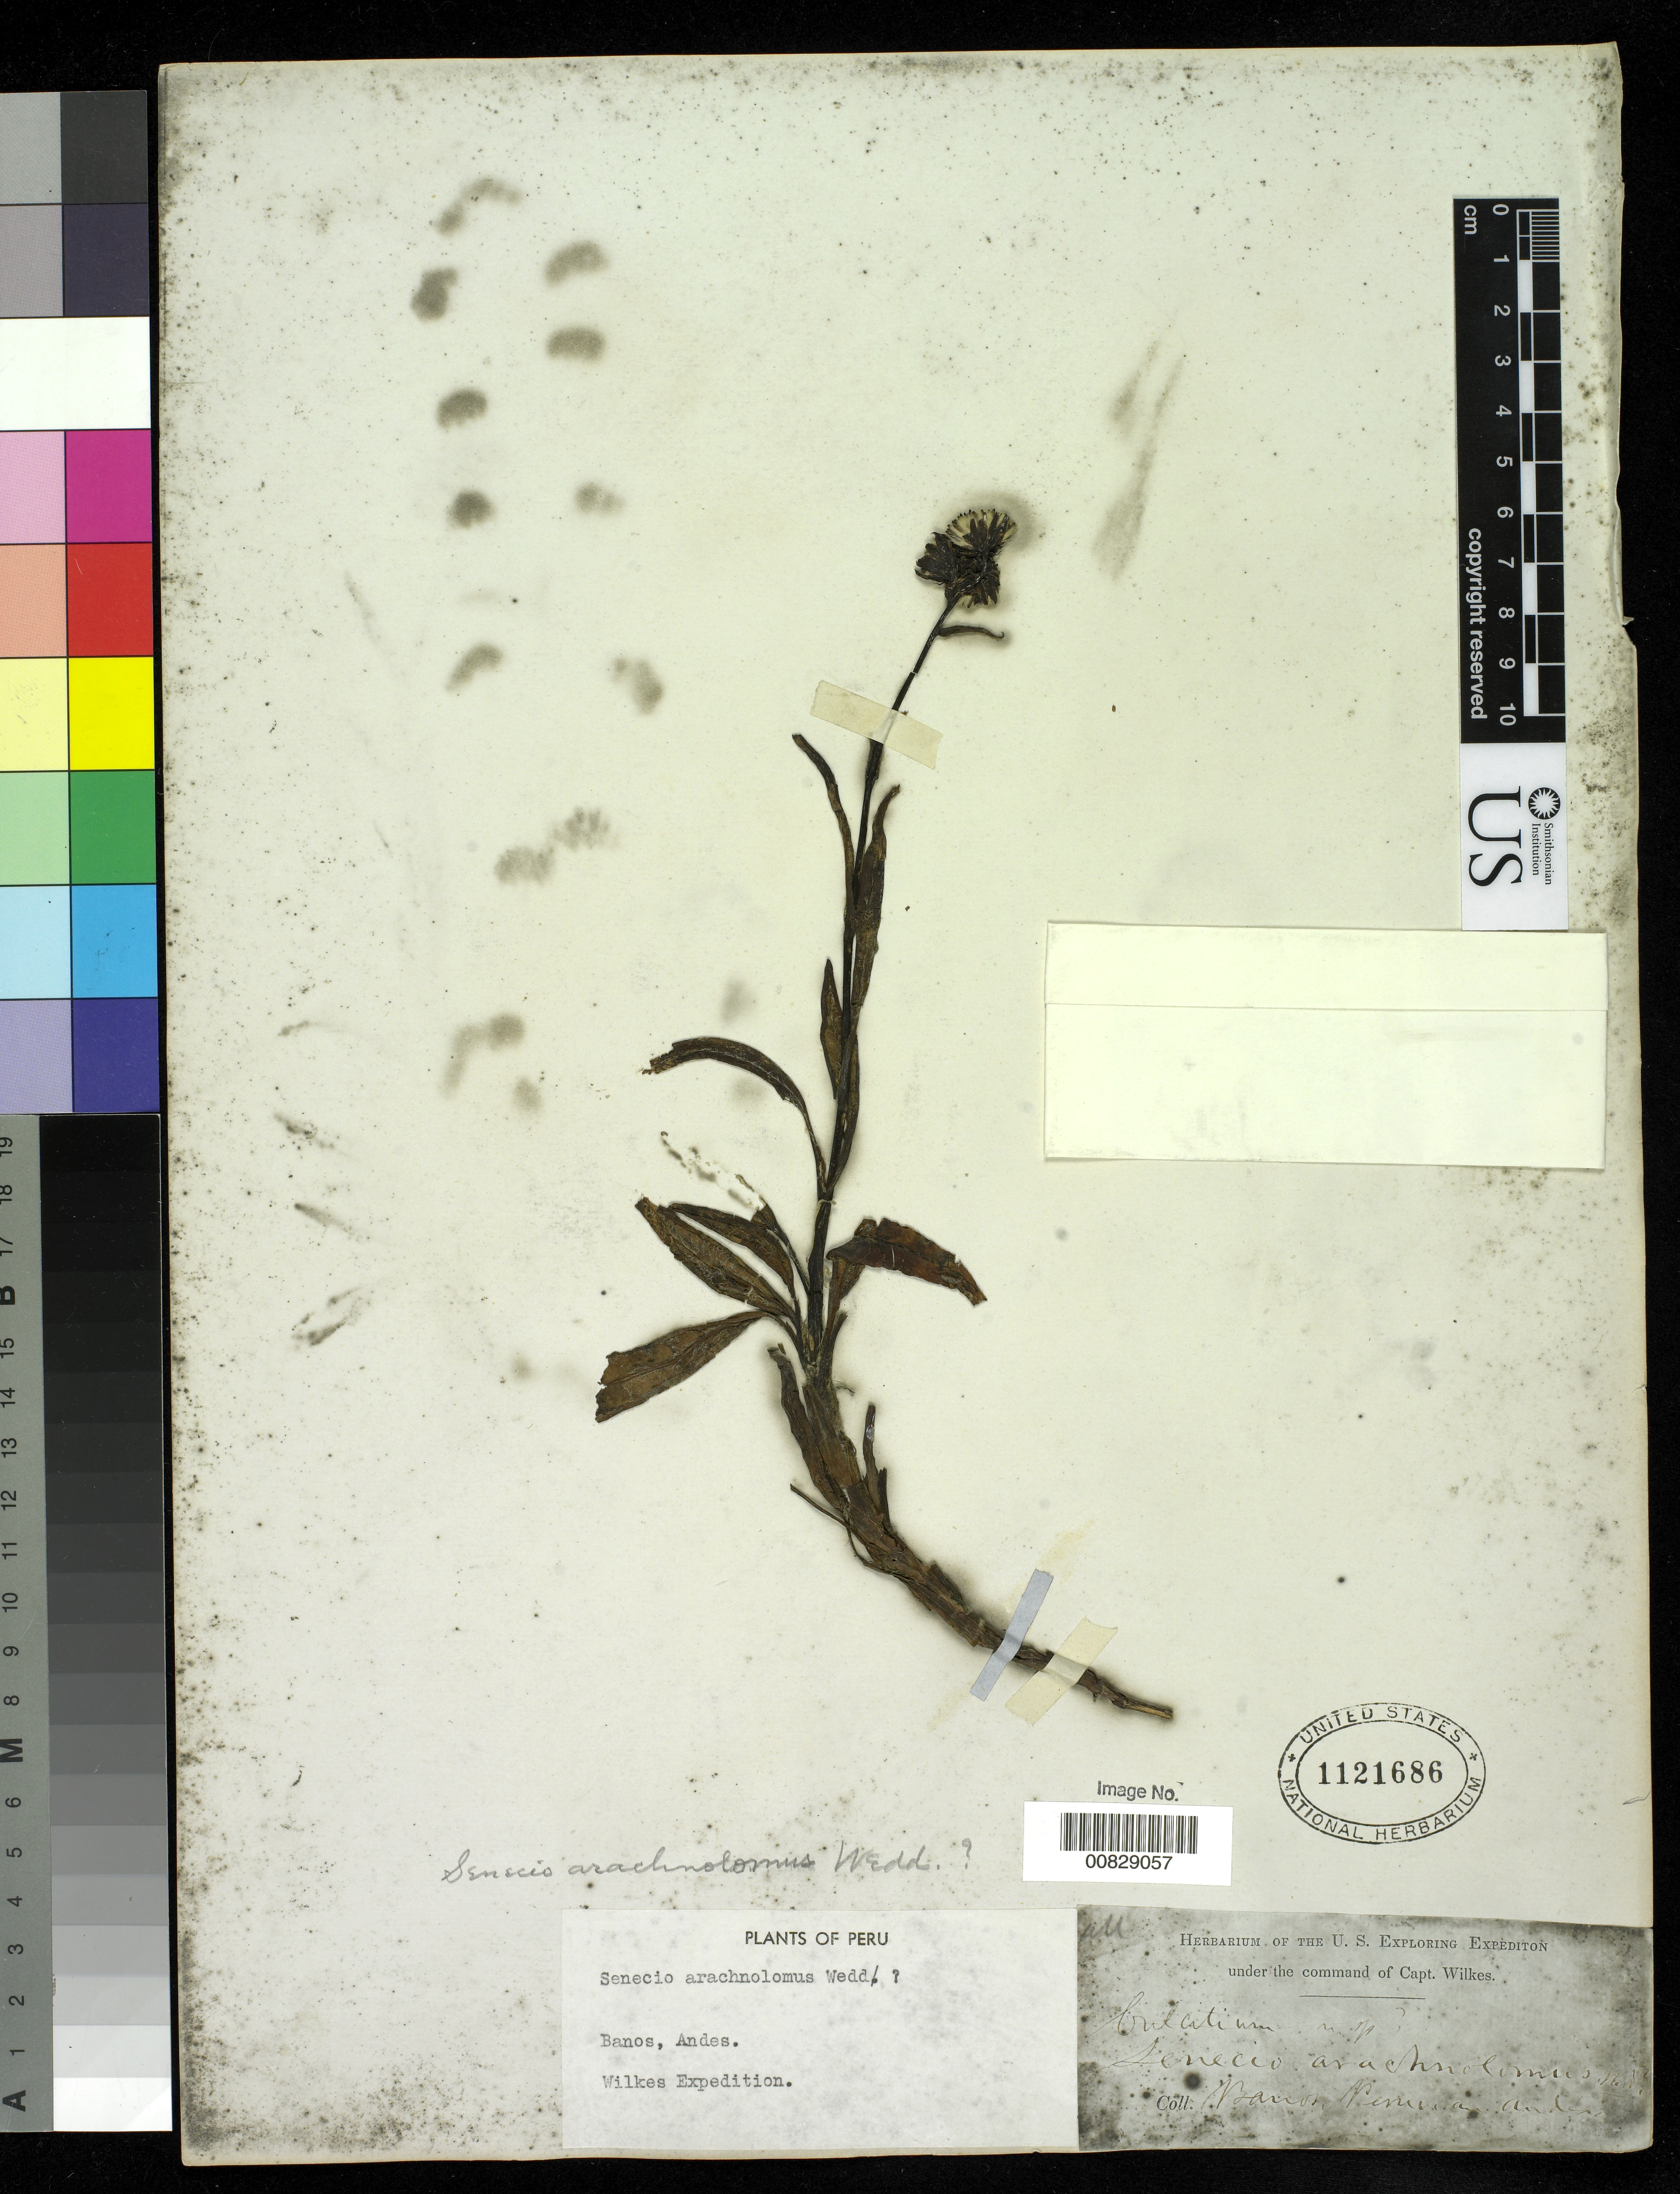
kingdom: Plantae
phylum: Tracheophyta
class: Magnoliopsida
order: Asterales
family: Asteraceae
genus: Senecio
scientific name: Senecio arachnolomus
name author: Wedd.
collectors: Wilkes Explor. Exped.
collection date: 1838/1842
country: Peru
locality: Banos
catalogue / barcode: US 1121686